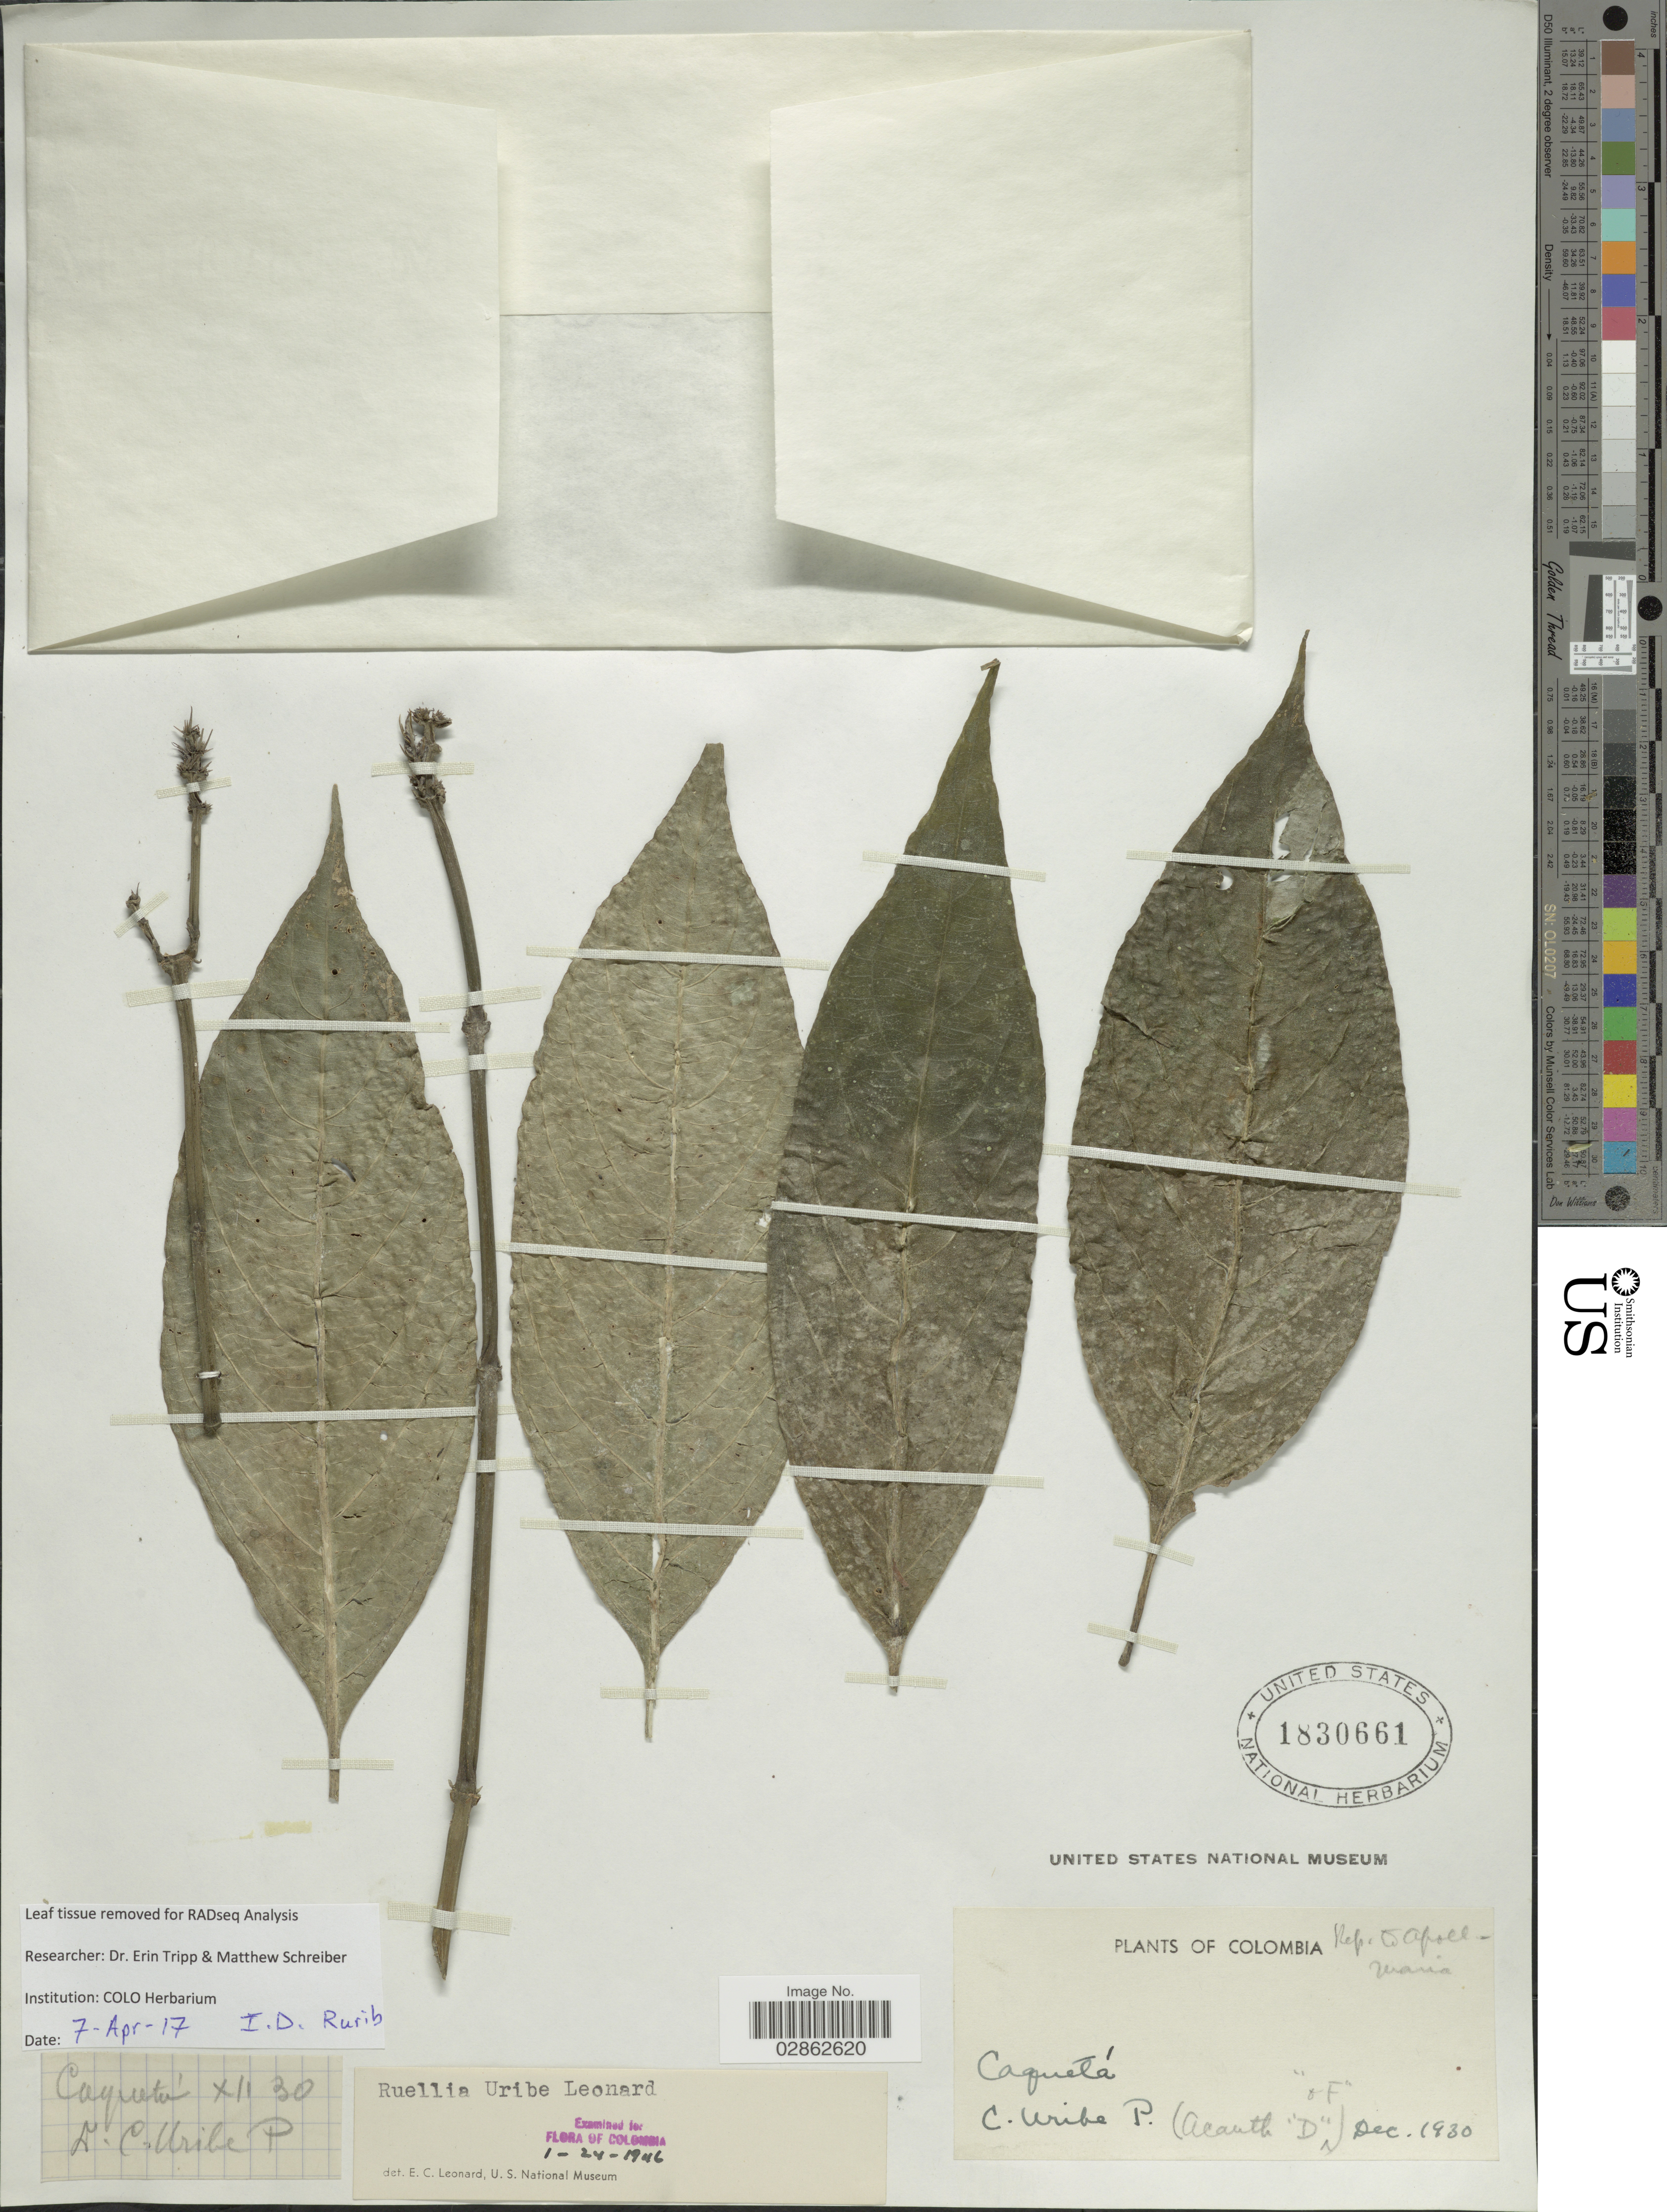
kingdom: Plantae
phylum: Tracheophyta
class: Magnoliopsida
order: Lamiales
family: Acanthaceae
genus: Ruellia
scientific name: Ruellia uribei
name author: Leonard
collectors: C. Uribe P.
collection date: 1930-12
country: Colombia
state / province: Caquetá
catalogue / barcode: US 1830661